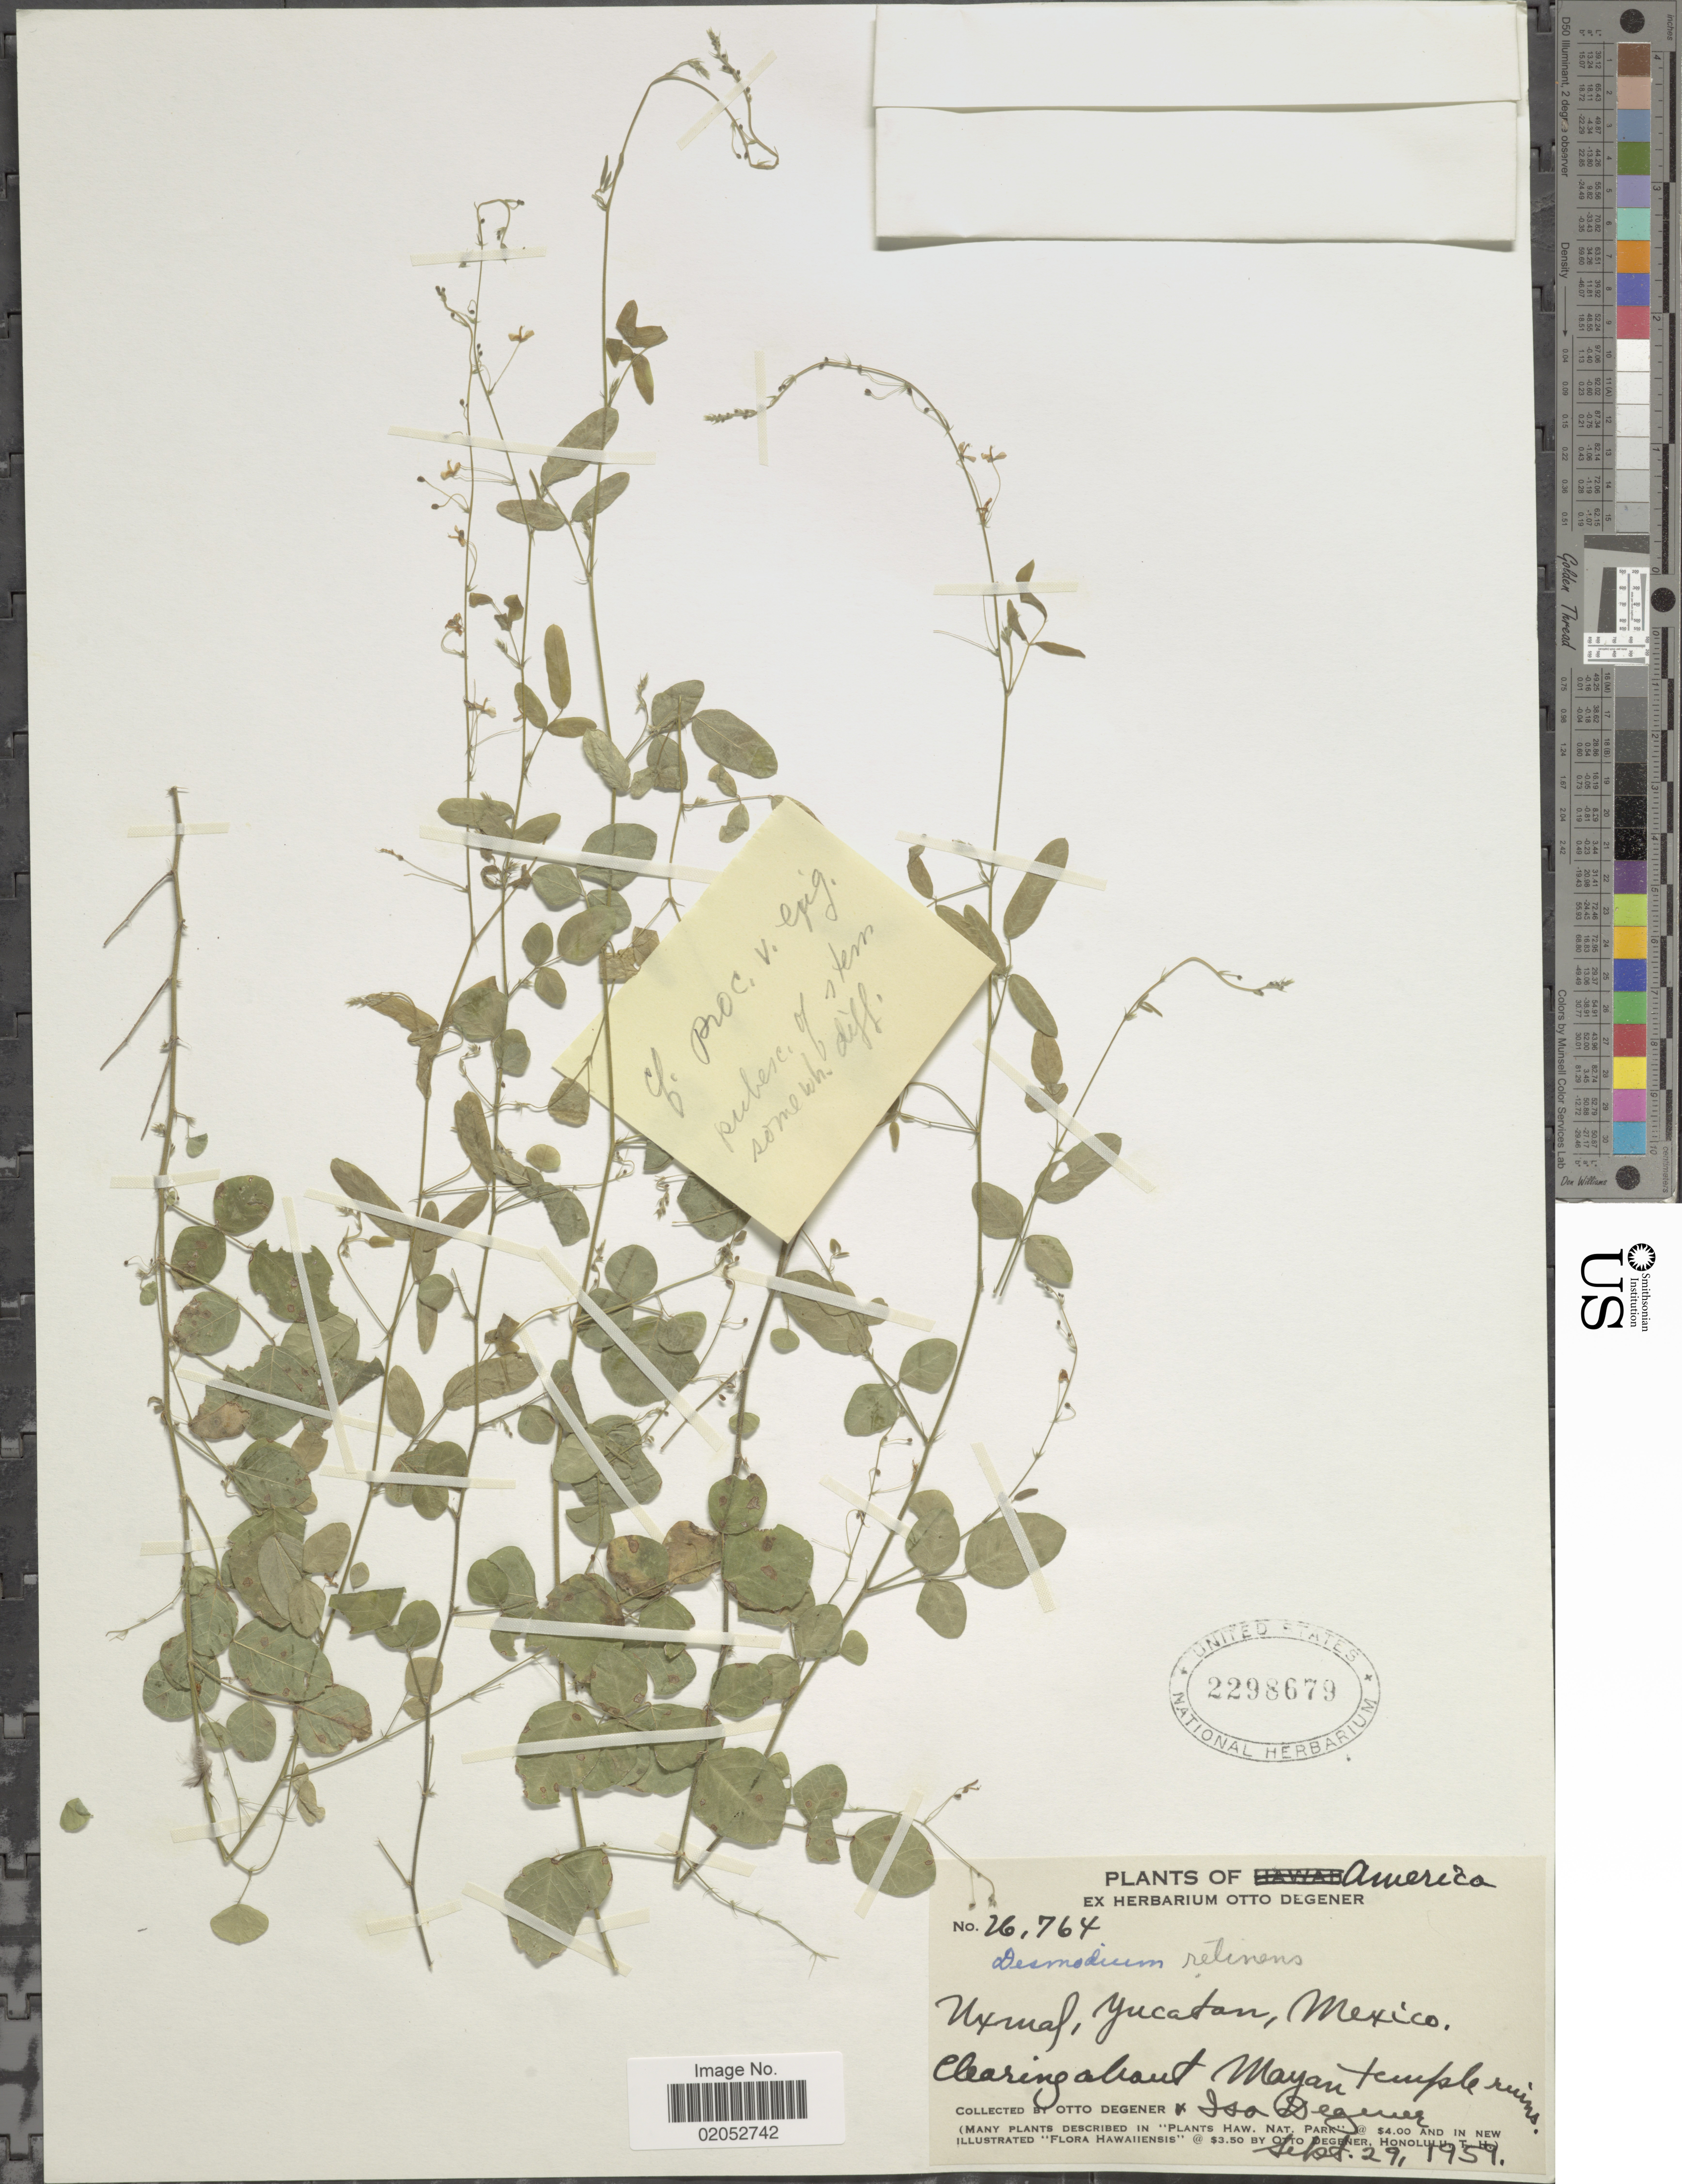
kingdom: Plantae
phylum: Tracheophyta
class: Magnoliopsida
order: Fabales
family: Fabaceae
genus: Desmodium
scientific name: Desmodium procumbens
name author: (Mill.) Hitchc.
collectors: O. Degener & I. Degener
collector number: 26764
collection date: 1959-09-29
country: Mexico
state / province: Yucatán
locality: Uxmal, Yucatan, Mexico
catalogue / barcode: US 2298679